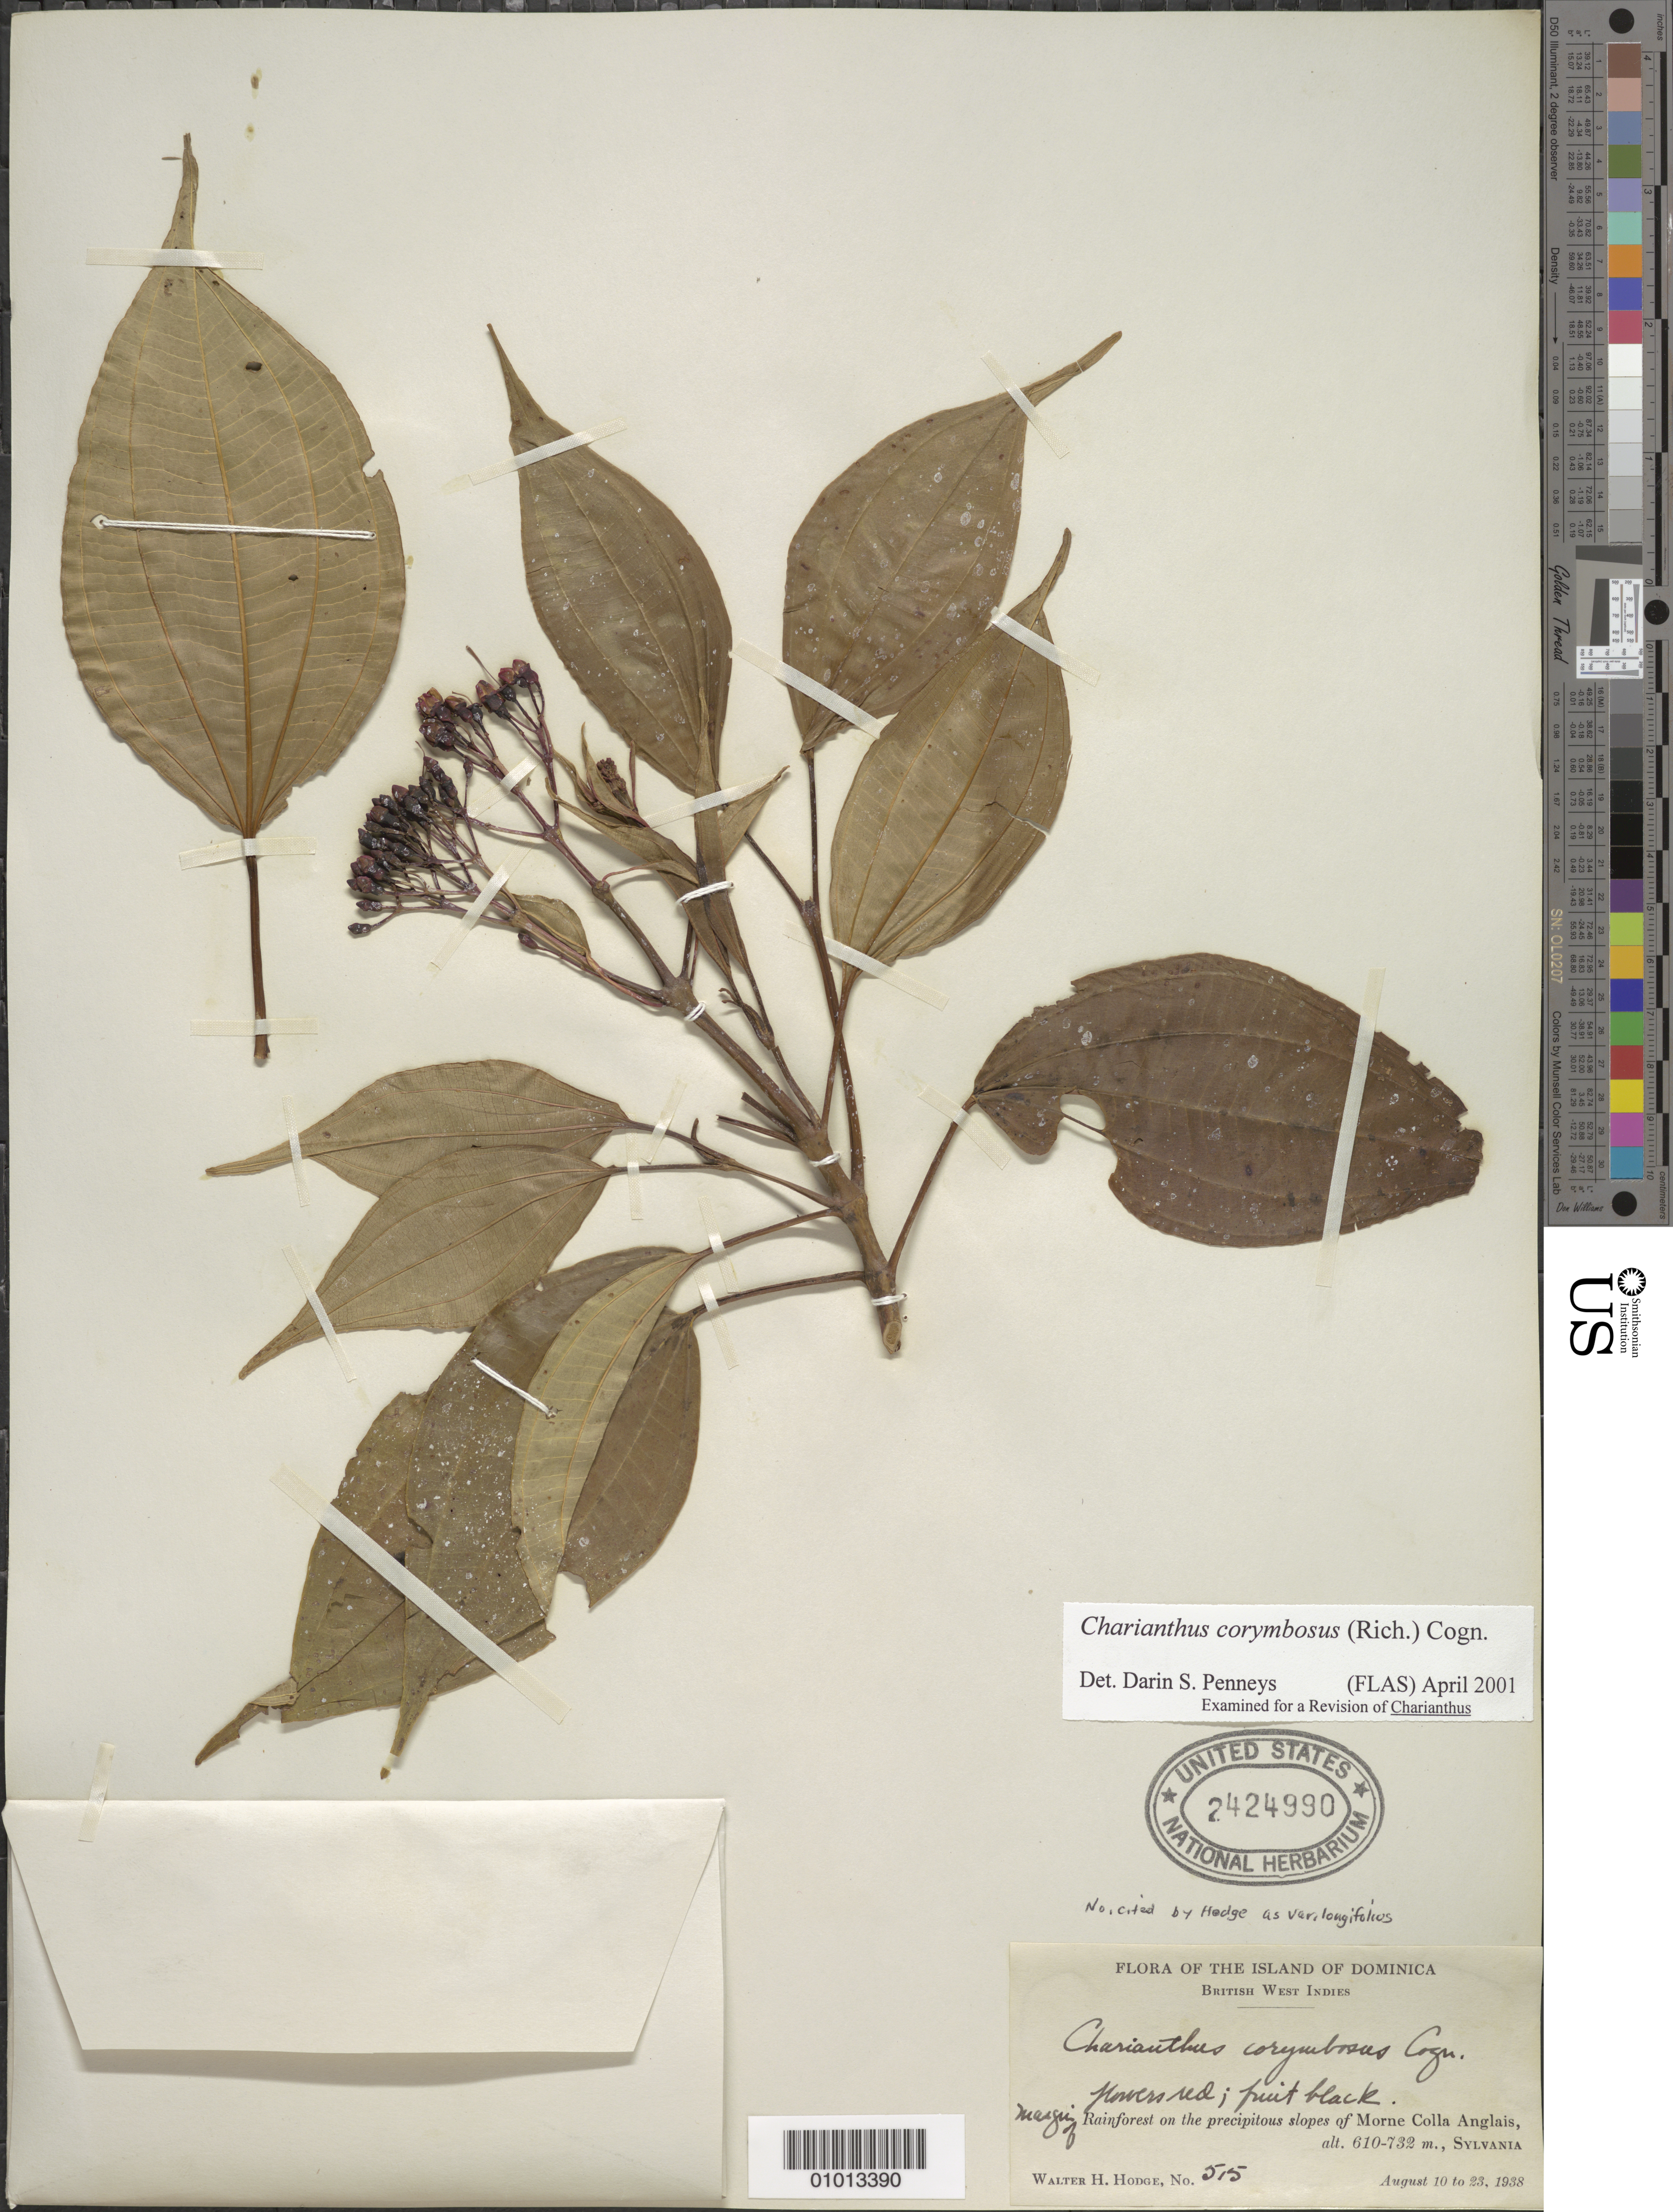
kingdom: Plantae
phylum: Tracheophyta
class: Magnoliopsida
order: Myrtales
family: Melastomataceae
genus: Charianthus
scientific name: Charianthus corymbosus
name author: (Rich.) Cogn.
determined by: Penneys, D. S.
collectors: W. Hodge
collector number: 515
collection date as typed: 10 Aug 1938 to 23 Aug 1938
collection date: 1938-08-10/1938-08-23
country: Dominica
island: Dominica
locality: Morne Colla Anglais, Sylvania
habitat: Margin of rainforest on the precipitous slopes of mountain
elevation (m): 610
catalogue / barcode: US 2424990